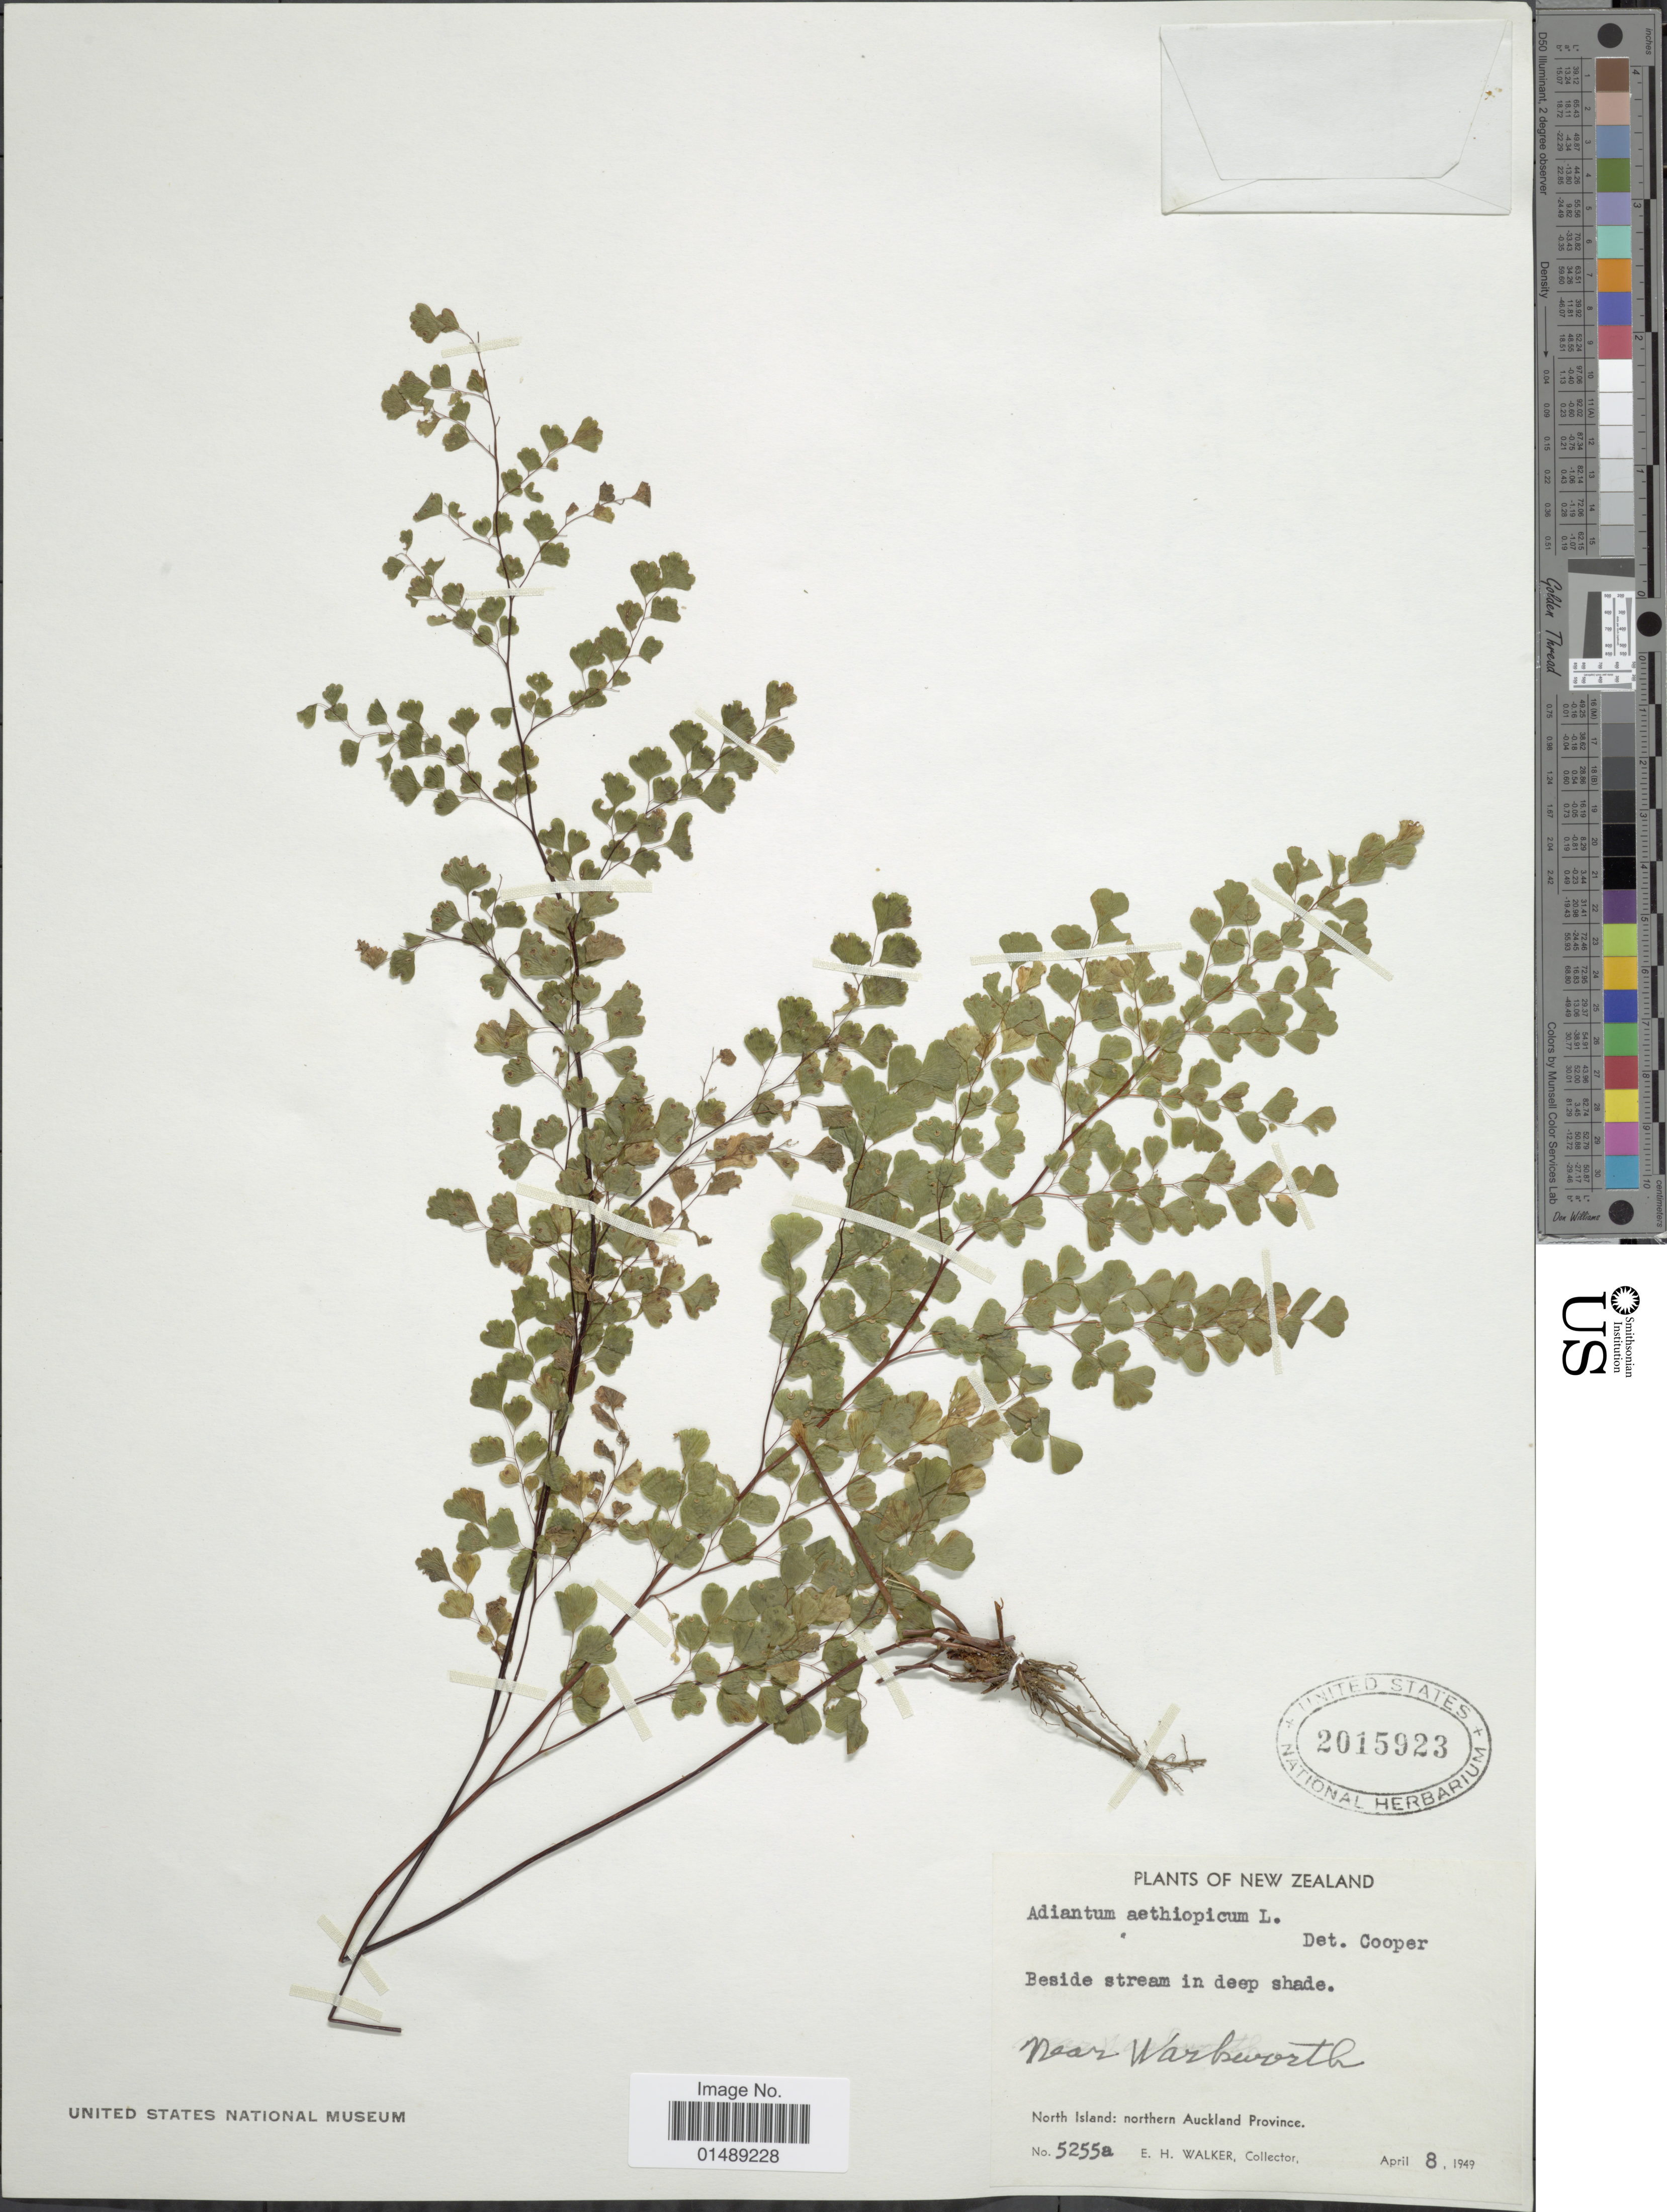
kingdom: Plantae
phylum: Tracheophyta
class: Polypodiopsida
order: Polypodiales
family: Pteridaceae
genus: Adiantum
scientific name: Adiantum aethiopicum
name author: L.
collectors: E. H. Walker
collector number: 5255a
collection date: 1949-04-08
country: New Zealand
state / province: Auckland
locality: New Zealand, near warkworth. North Island: northern Auckland Province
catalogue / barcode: US 2015923